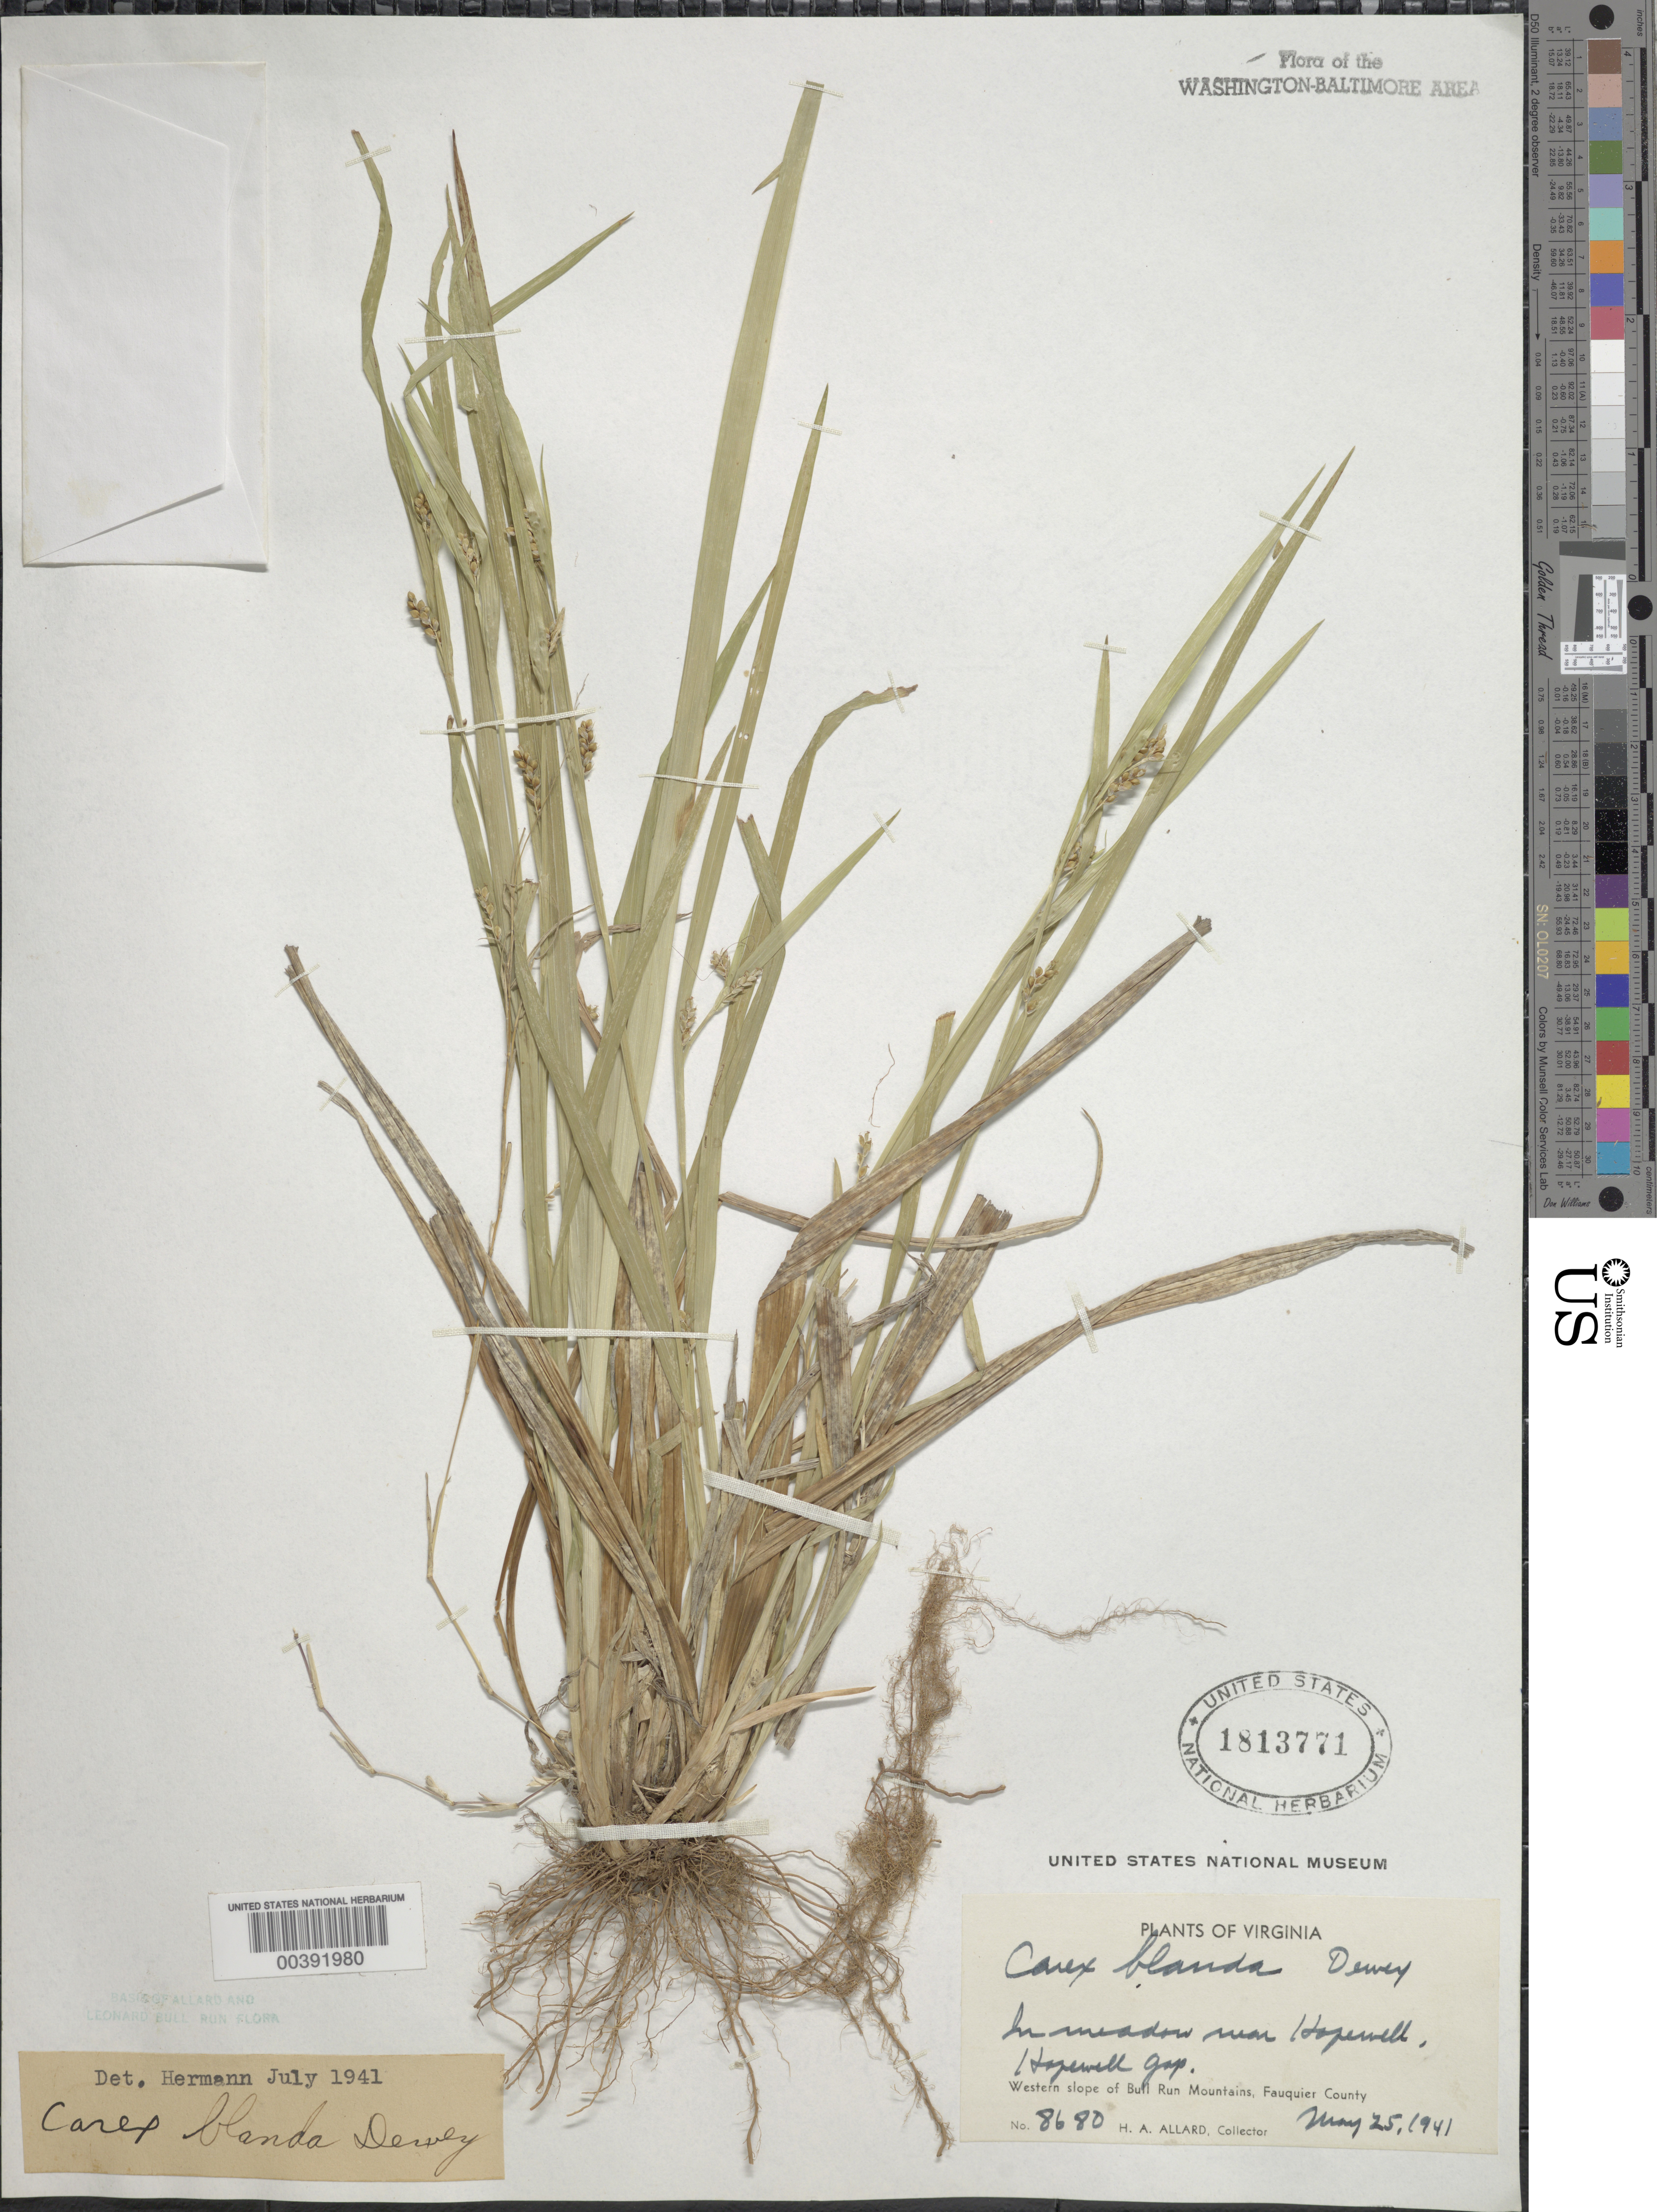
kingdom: Plantae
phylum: Tracheophyta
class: Liliopsida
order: Poales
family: Cyperaceae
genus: Carex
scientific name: Carex blanda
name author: Dewey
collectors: H. A. Allard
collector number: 8680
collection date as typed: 25 May 1941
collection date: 1941-05-25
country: United States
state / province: Virginia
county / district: Fauquier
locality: Hopewell Gap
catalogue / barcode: US 1813771